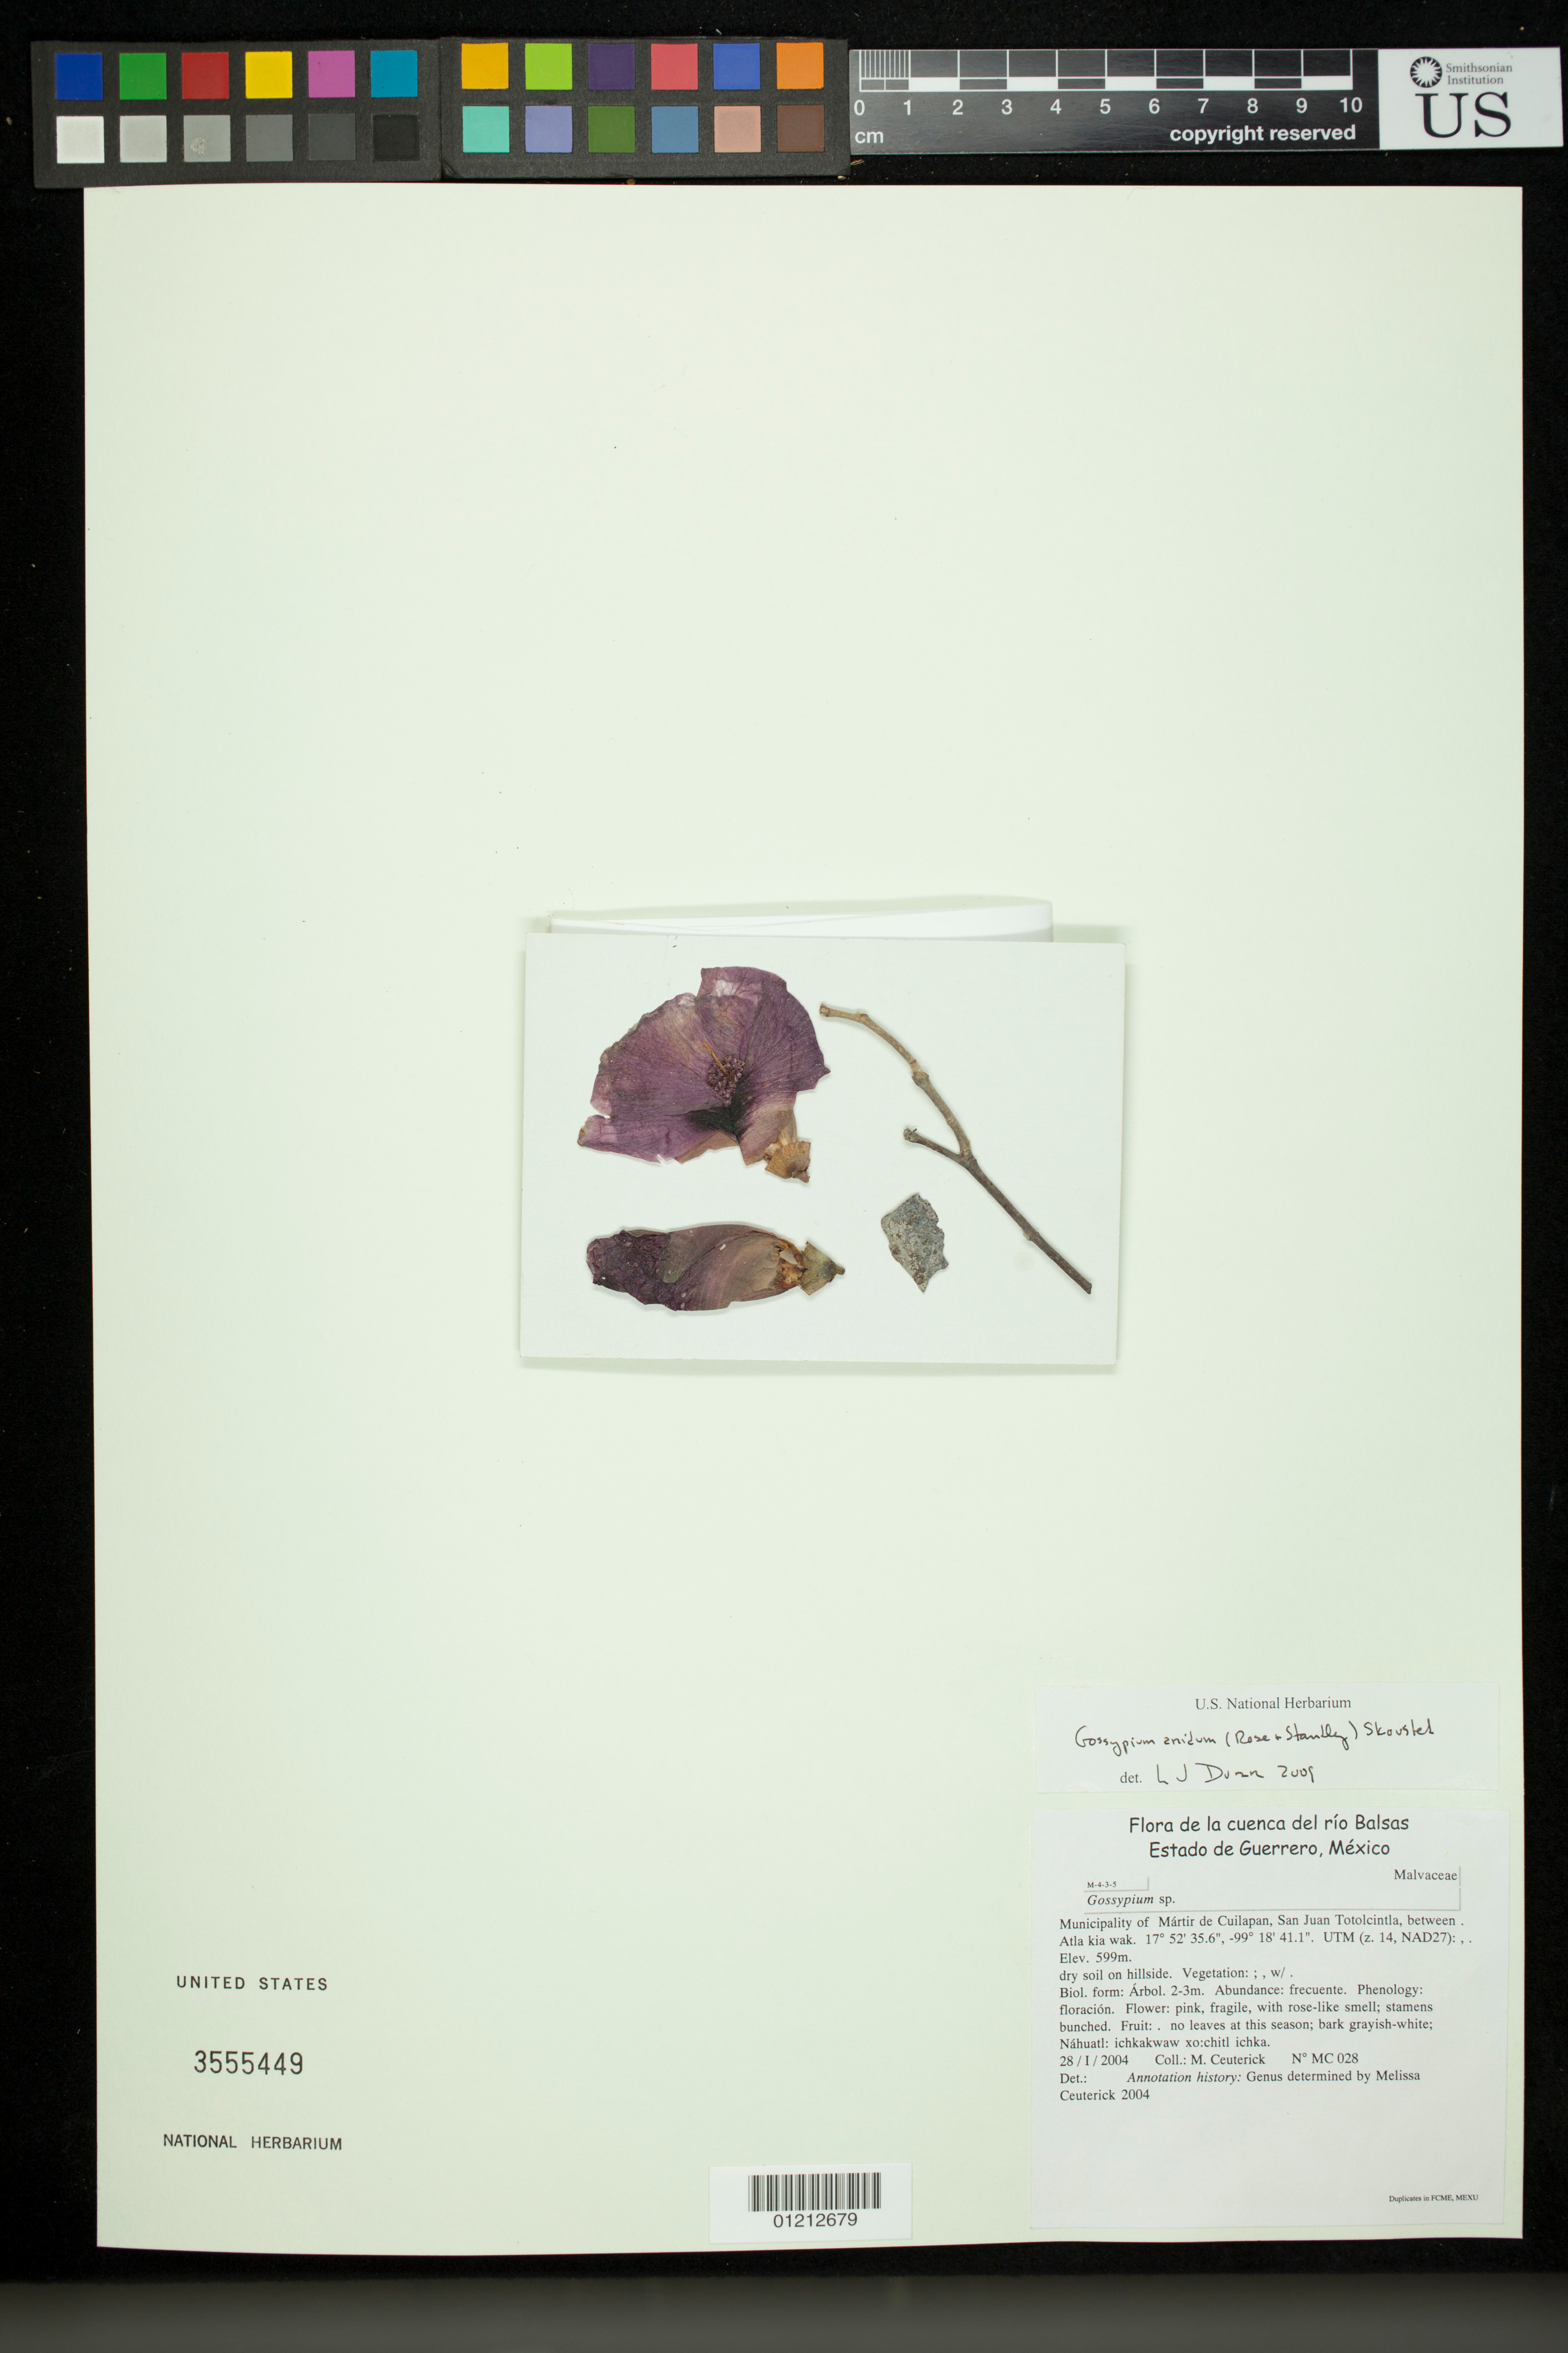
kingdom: Plantae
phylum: Tracheophyta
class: Magnoliopsida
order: Malvales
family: Malvaceae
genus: Gossypium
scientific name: Gossypium aridum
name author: (Rose & Standl.) Skovsted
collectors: M. Ceuterick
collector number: MC 028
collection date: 2004-01-28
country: Mexico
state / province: Guerrero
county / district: Martir de Cuilapan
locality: Municipality of Martir de Cuilapan, San Juan Totolcintla between Atla kia wak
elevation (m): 599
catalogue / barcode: US 3555449